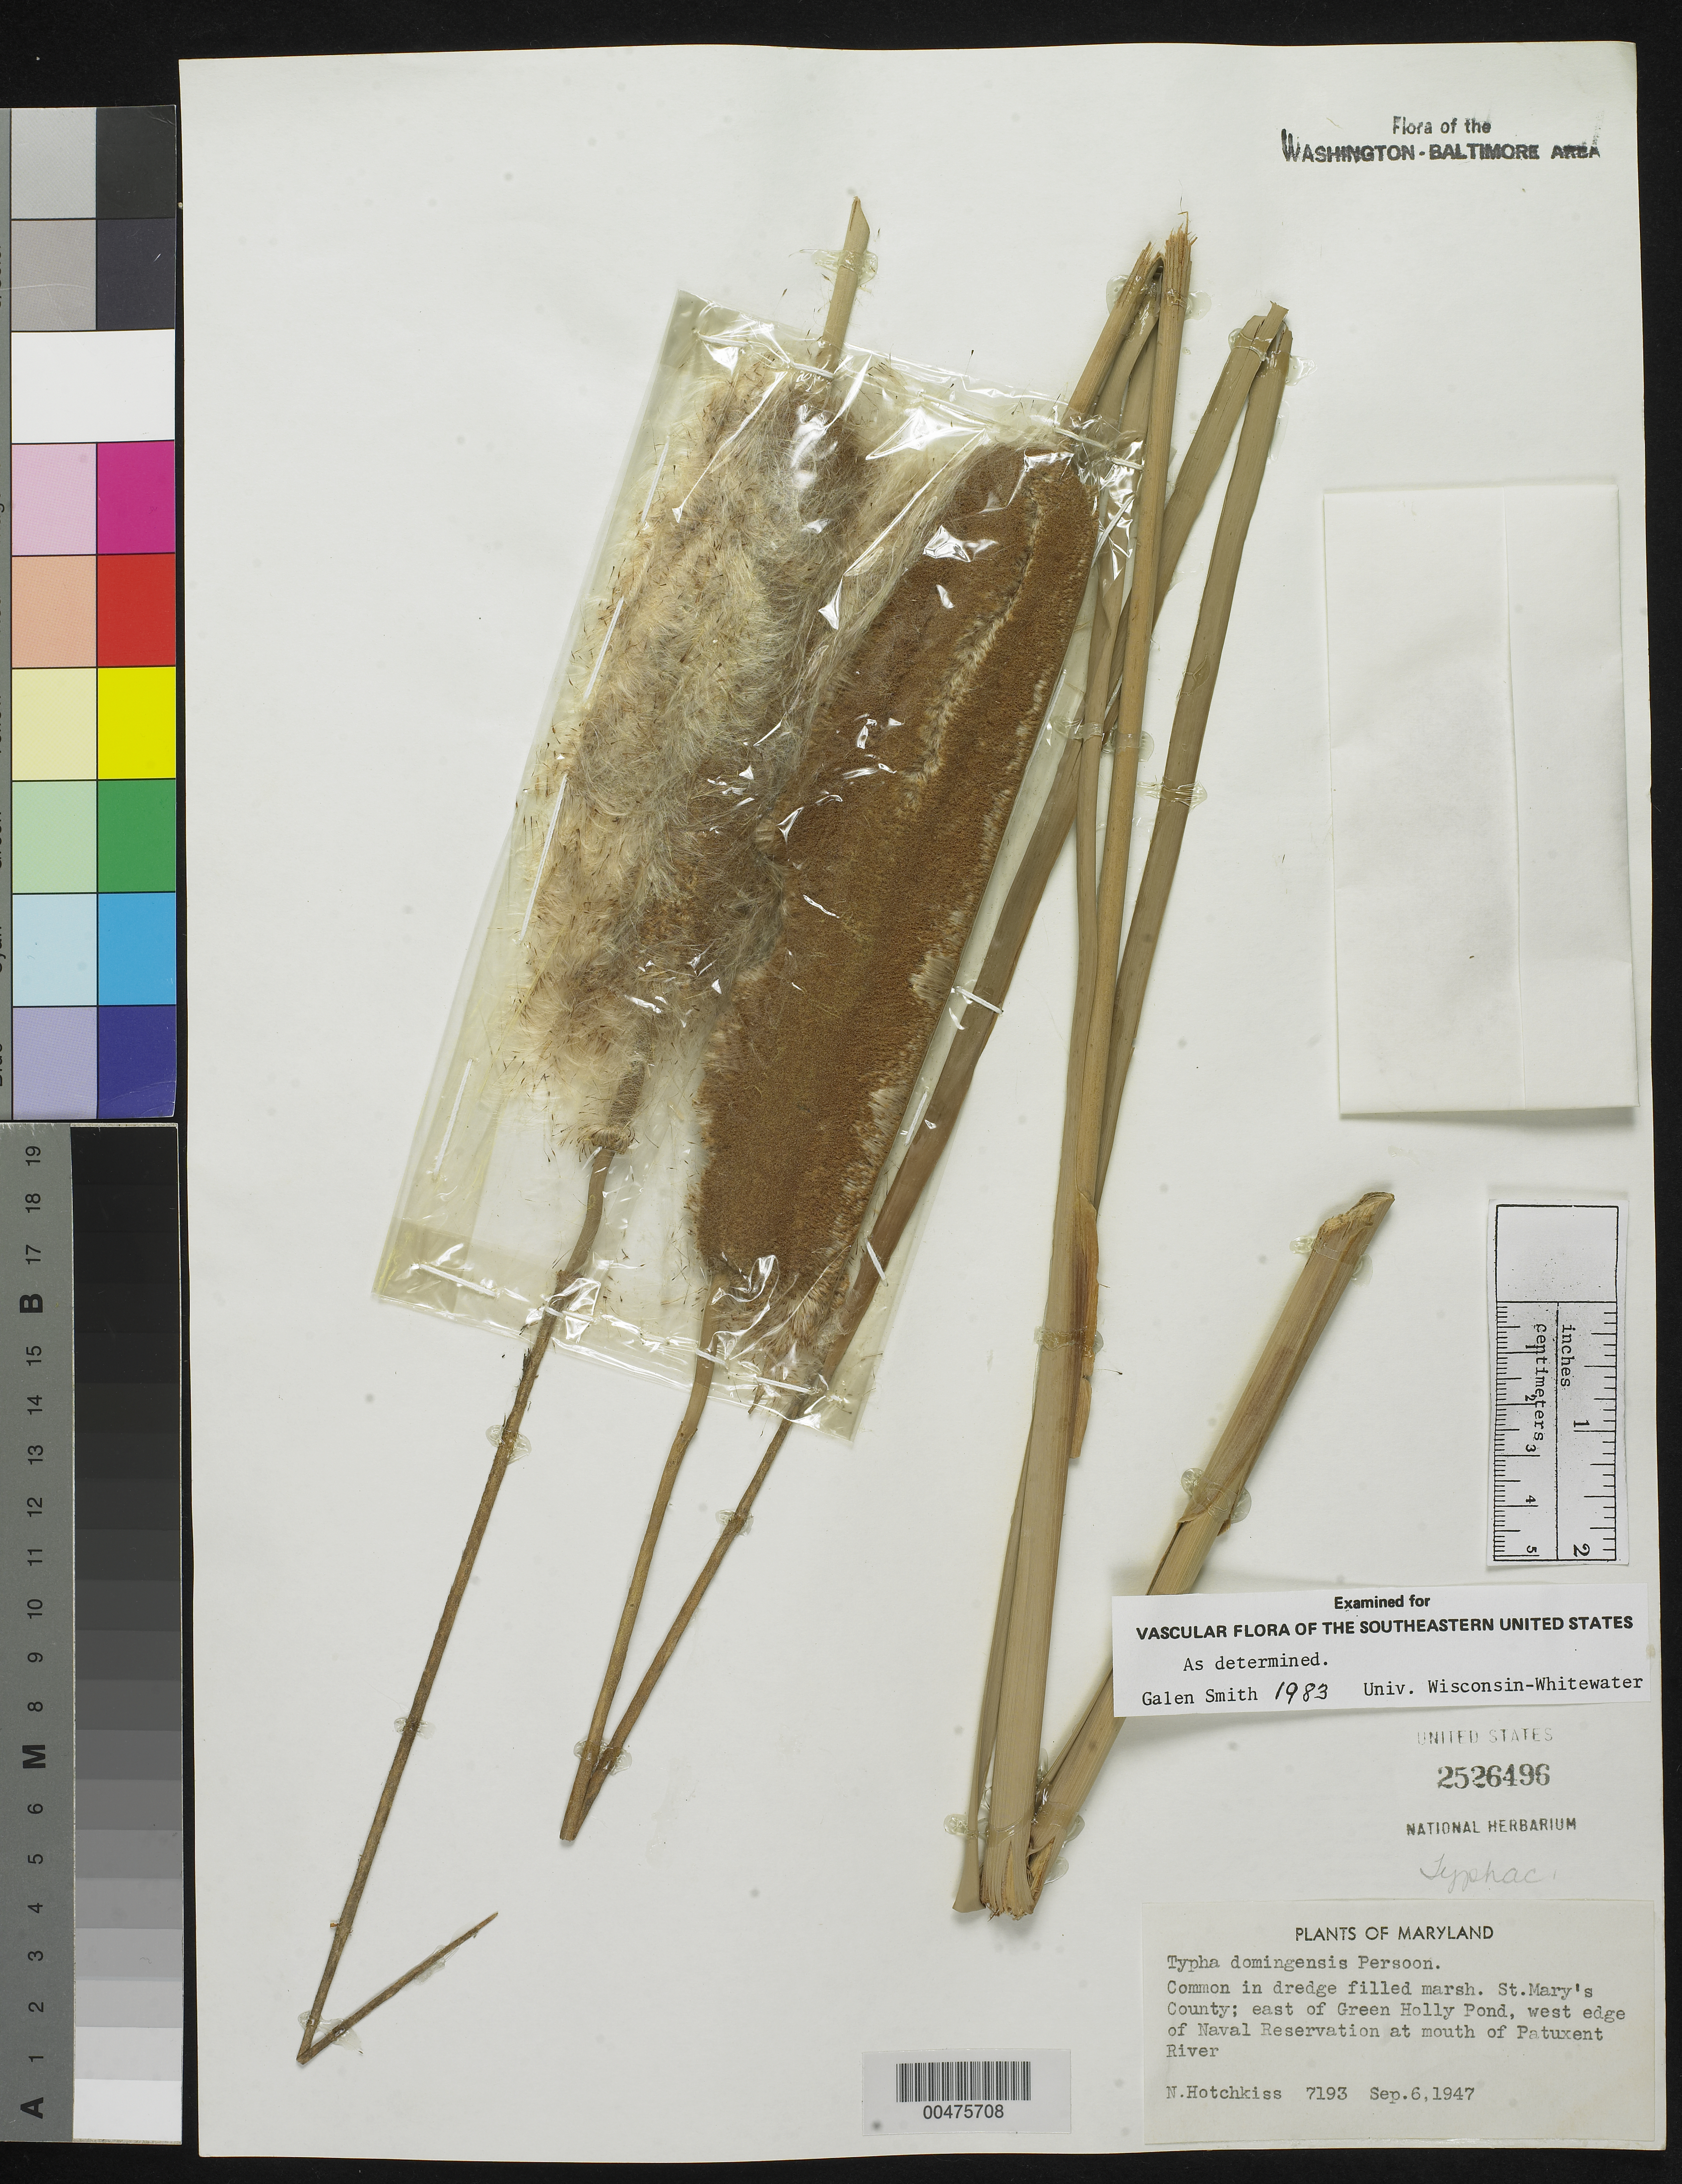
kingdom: Plantae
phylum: Tracheophyta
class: Liliopsida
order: Poales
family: Typhaceae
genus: Typha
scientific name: Typha domingensis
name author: Pers.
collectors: N. Hotchkiss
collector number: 7193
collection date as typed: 06 Sep 1947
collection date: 1947-09-06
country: United States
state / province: Maryland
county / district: St. Mary's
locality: E of Green Holly Pond, W edge of Naval Reservation at mouth of the Patuxent River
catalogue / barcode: US 2526496